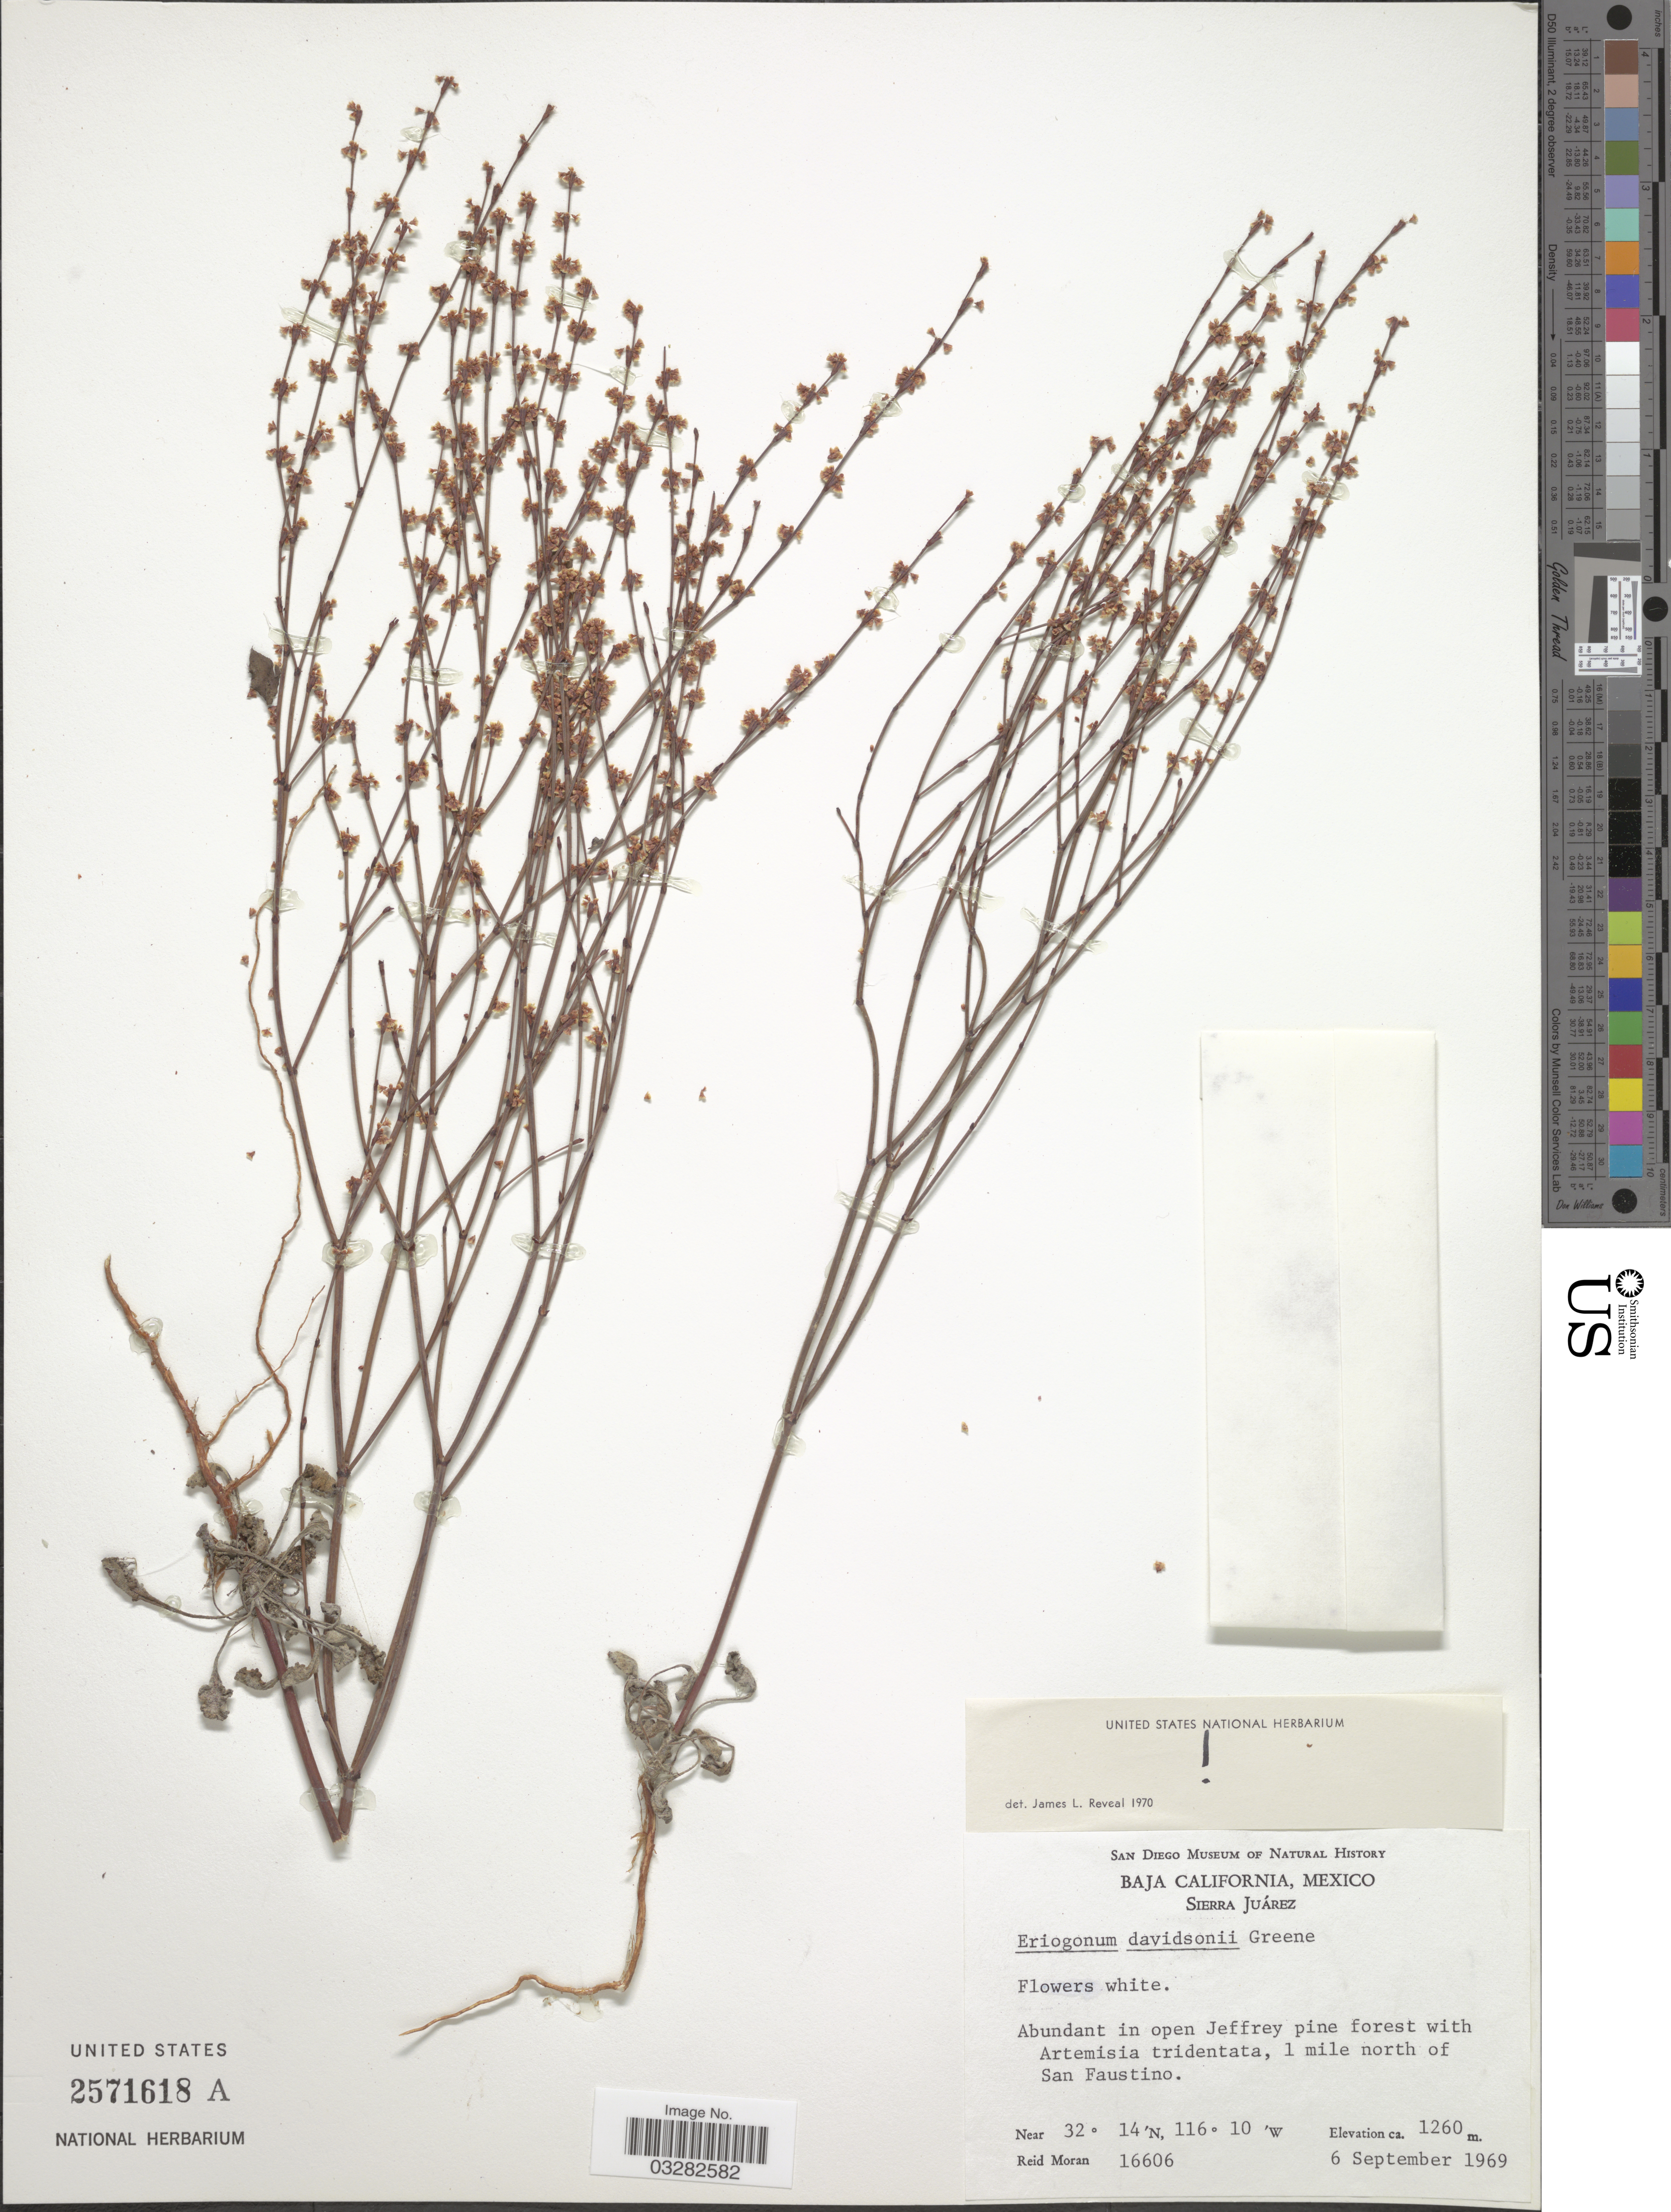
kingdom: Plantae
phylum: Tracheophyta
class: Magnoliopsida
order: Caryophyllales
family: Polygonaceae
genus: Eriogonum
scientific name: Eriogonum davidsonii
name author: Greene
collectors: R. Moran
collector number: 16606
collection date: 1969-09-06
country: Mexico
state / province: Baja California Norte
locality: Sierra Juárez. 1 mile north of San Faustino.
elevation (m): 1260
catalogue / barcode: US 2571618A